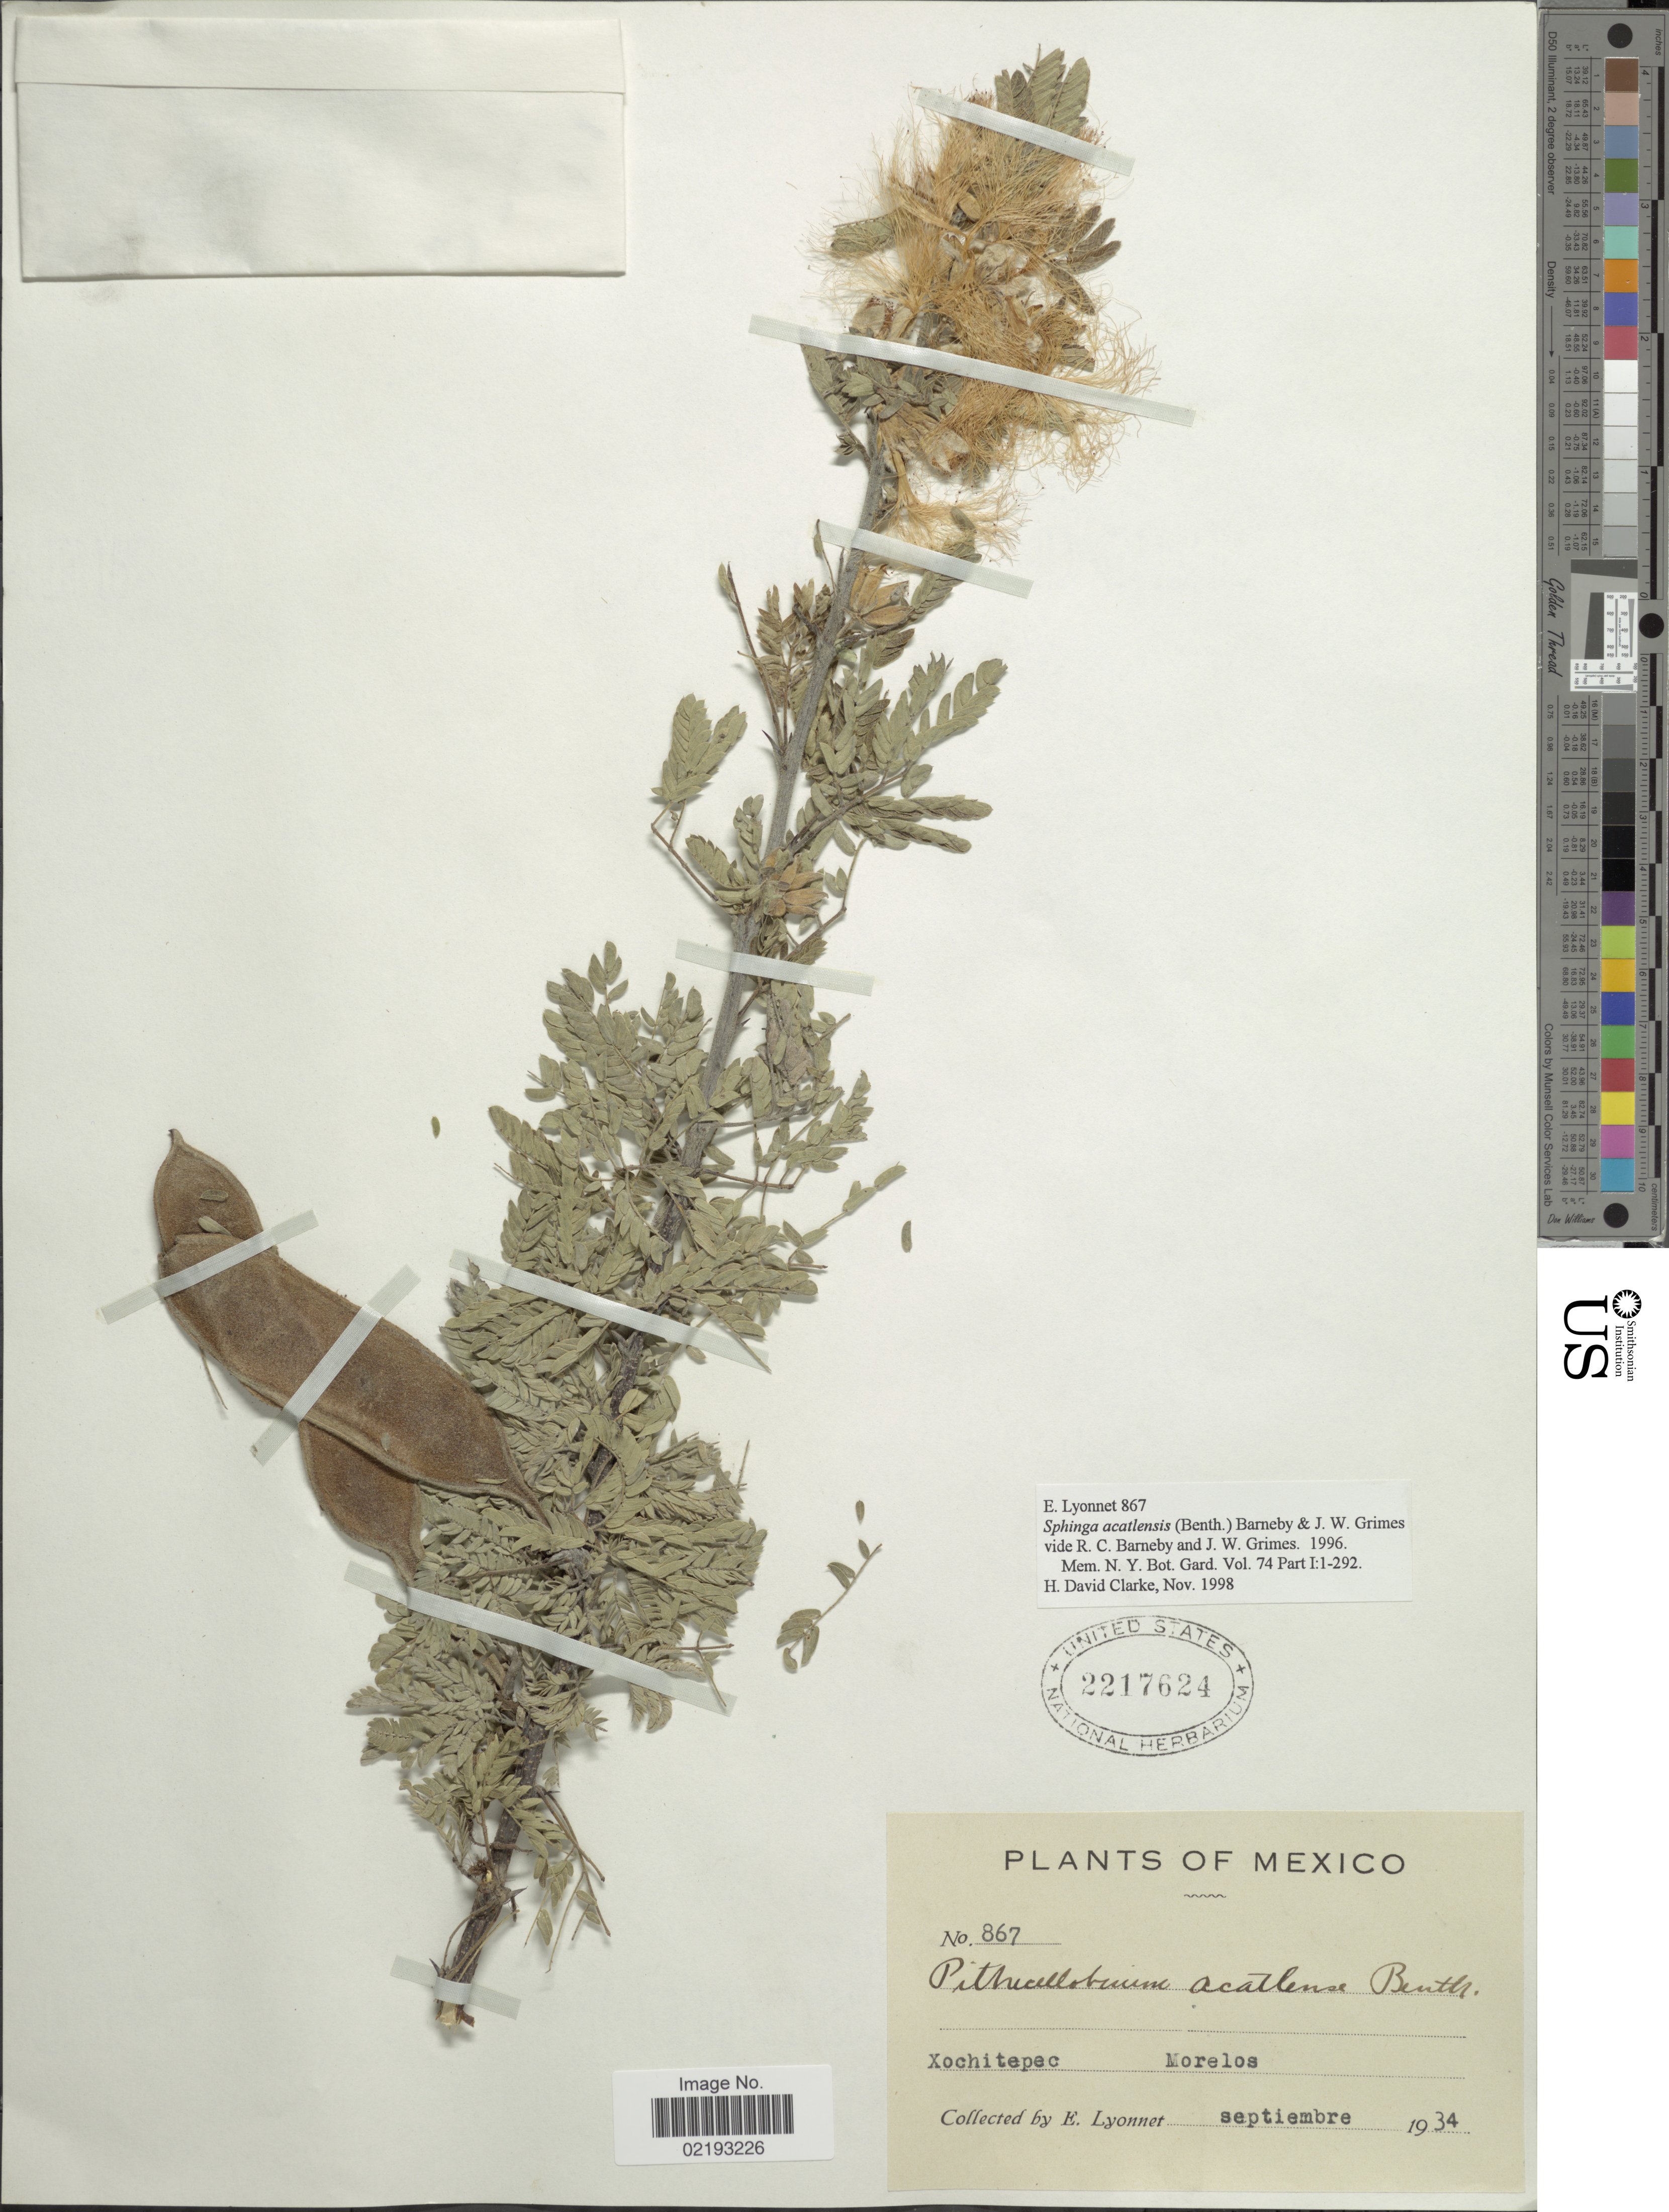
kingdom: Plantae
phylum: Tracheophyta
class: Magnoliopsida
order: Fabales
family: Fabaceae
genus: Sphinga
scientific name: Sphinga acatlensis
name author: (Benth.) Barneby & J.W. Grimes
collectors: E. Lyonnet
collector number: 867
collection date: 1934-09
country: Mexico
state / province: Morelos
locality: Xochitepec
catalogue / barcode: US 2217624